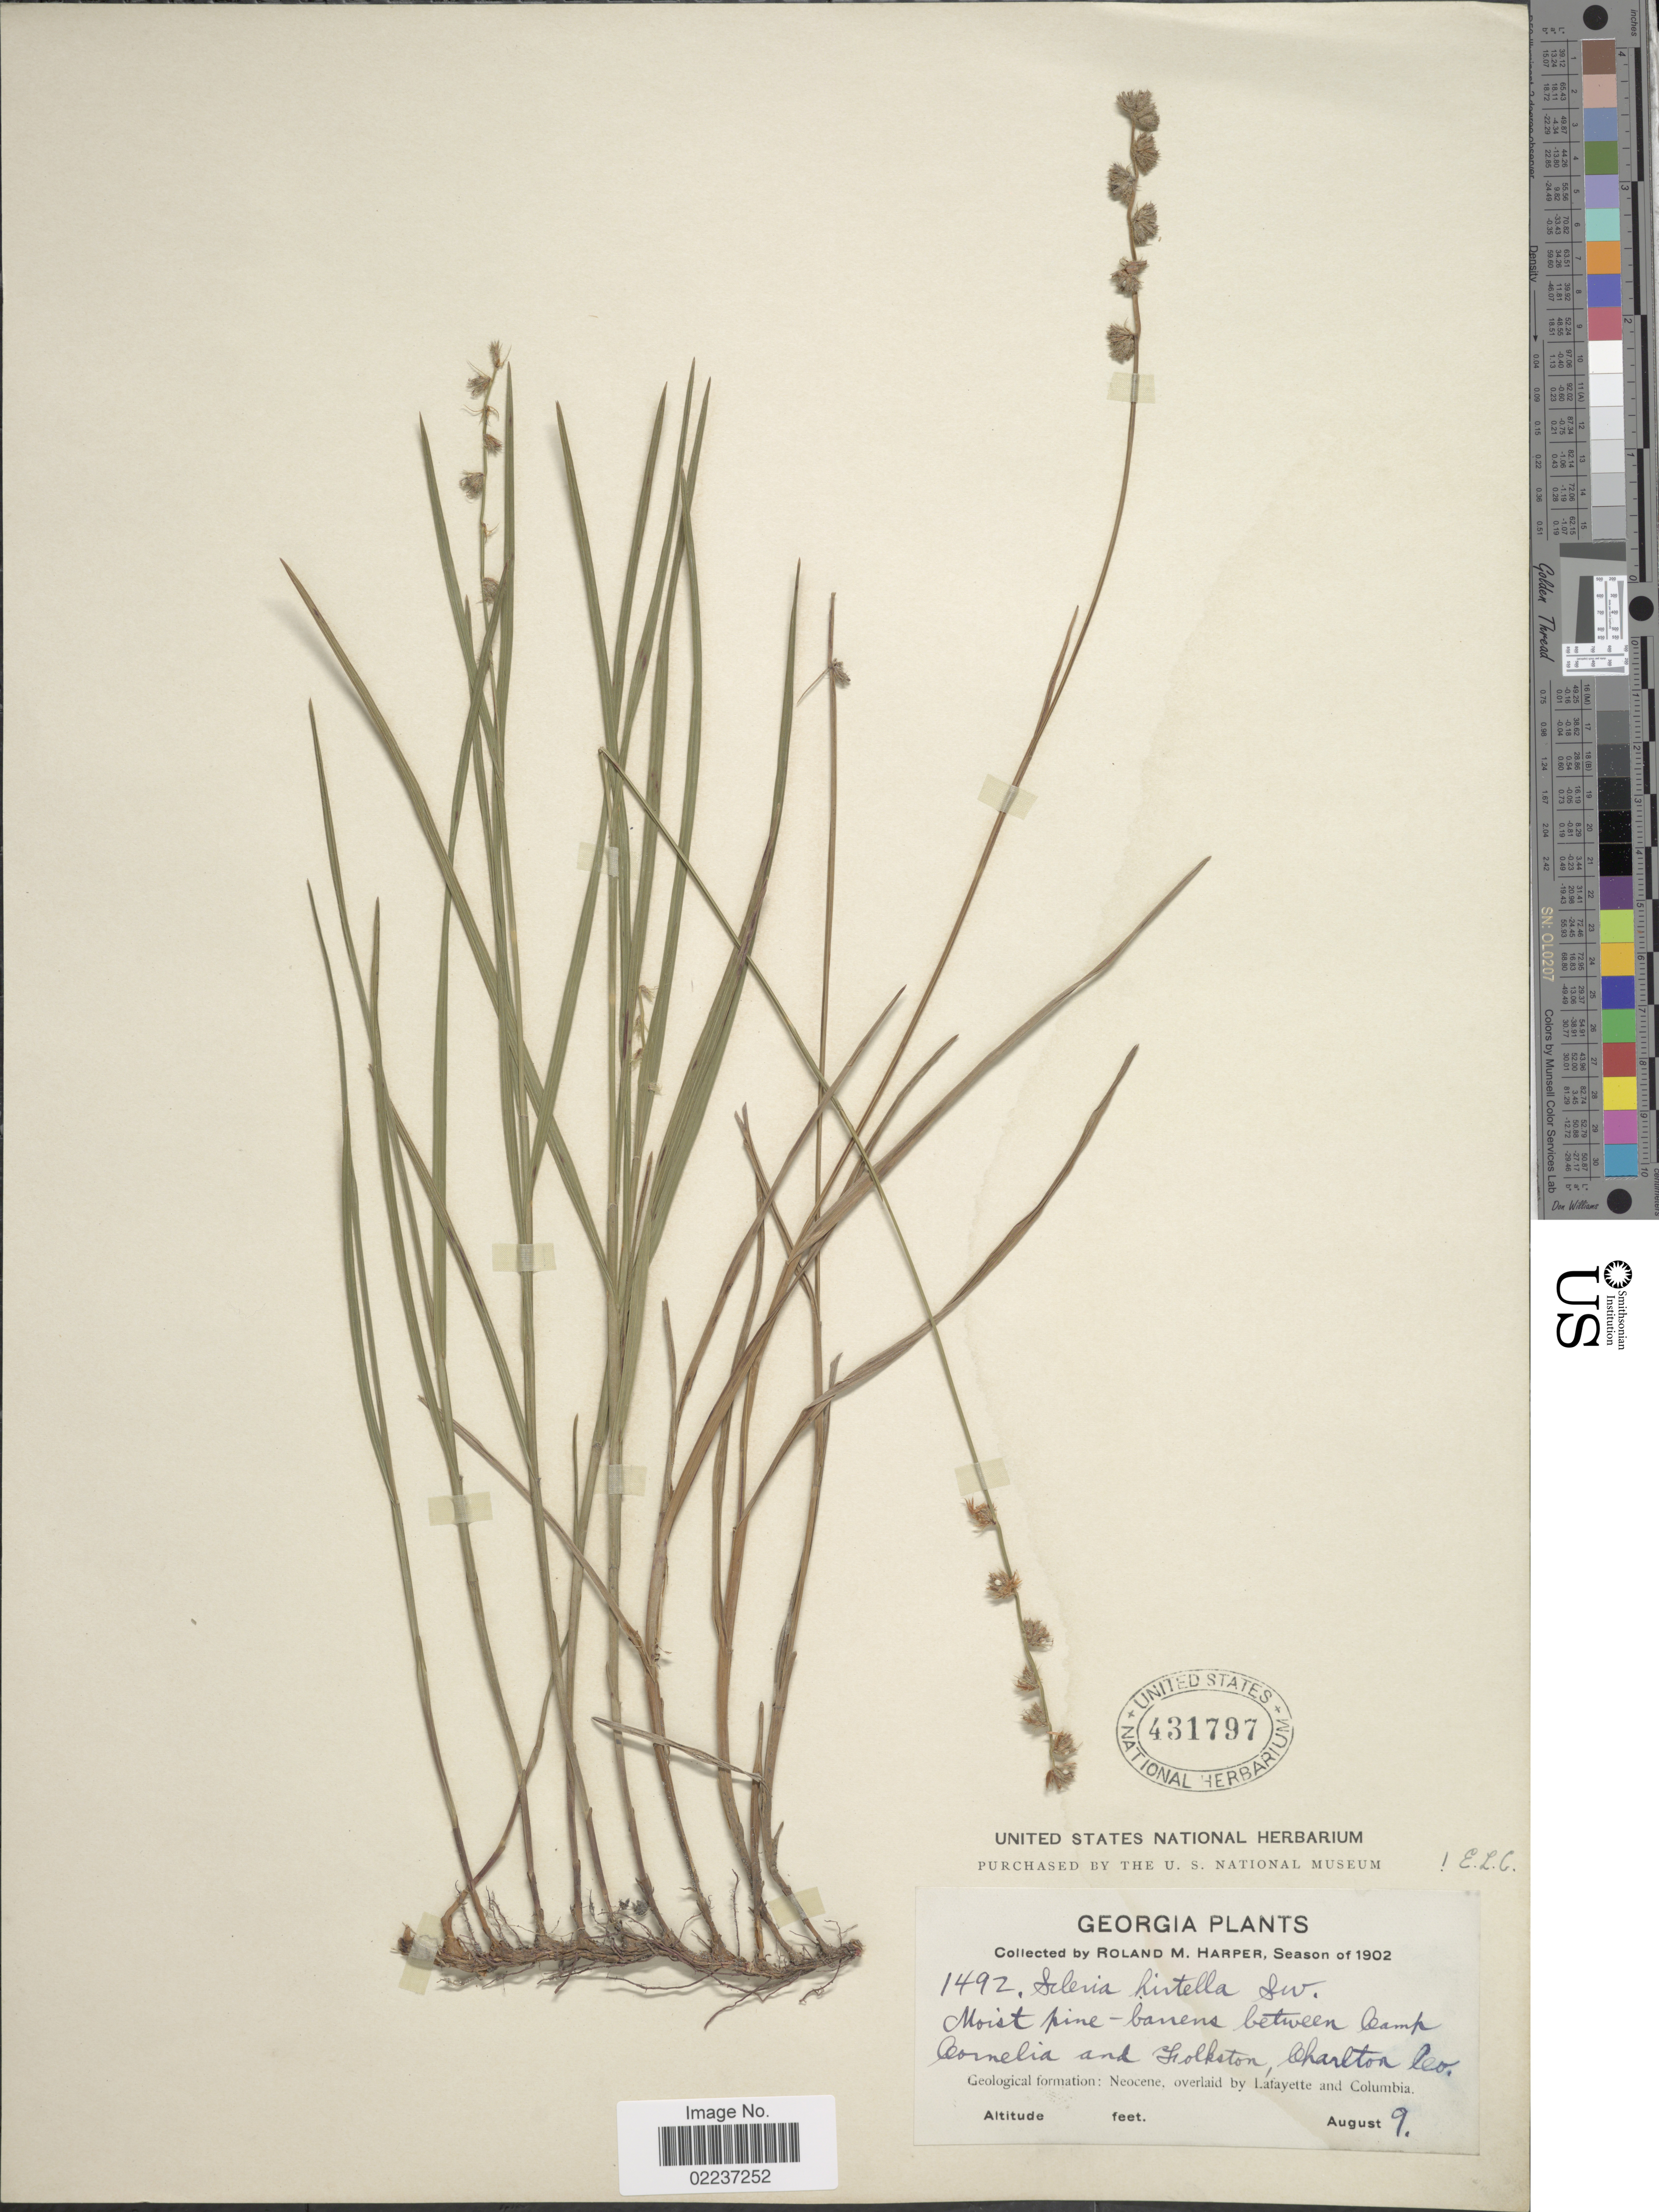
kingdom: Plantae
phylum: Tracheophyta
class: Liliopsida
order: Poales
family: Cyperaceae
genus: Scleria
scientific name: Scleria hirtella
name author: Sw.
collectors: R. M. Harper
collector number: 1492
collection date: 1902-08-09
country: United States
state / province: Georgia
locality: Moist pine-barrens between Camp Cornelia and Folkston, Charlton Co.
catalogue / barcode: US 431797